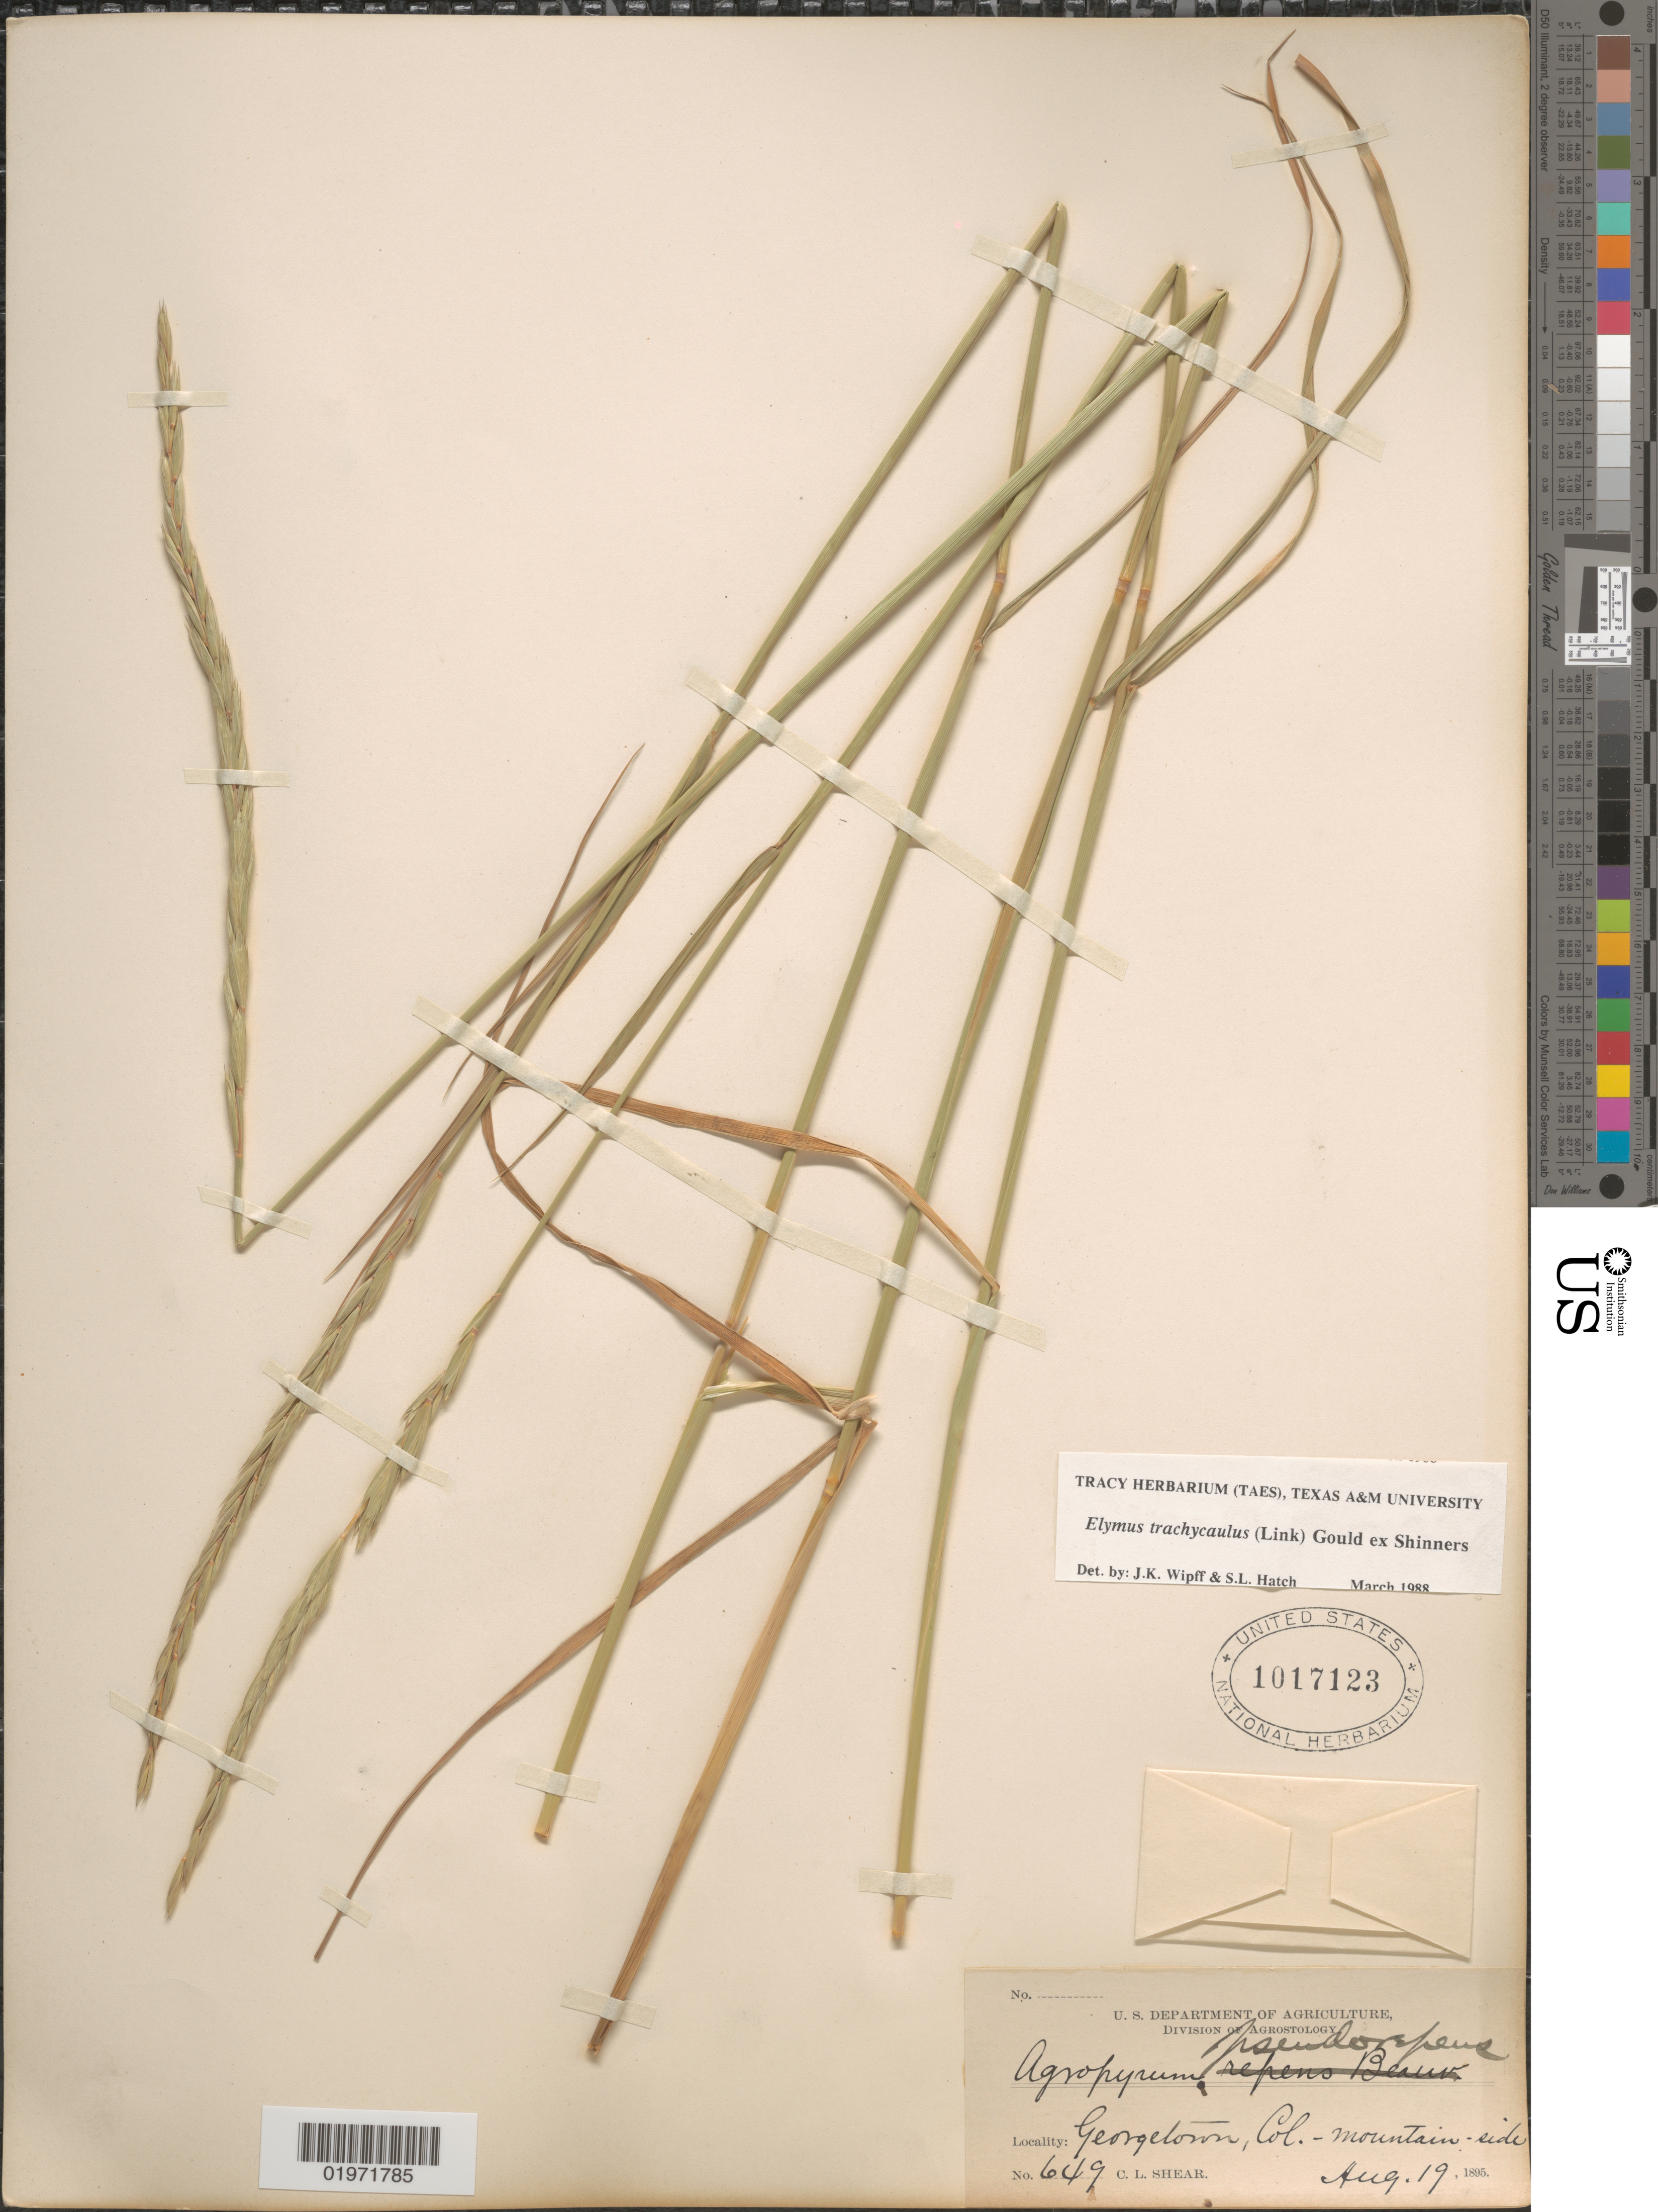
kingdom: Plantae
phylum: Tracheophyta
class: Liliopsida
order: Poales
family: Poaceae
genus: Elymus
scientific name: Elymus trachycaulus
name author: (Link) Gould ex Shinners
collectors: C. L. Shear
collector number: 649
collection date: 1895-08-19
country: United States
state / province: Colorado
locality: Georgetown, mountain-side.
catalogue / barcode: US 1017123